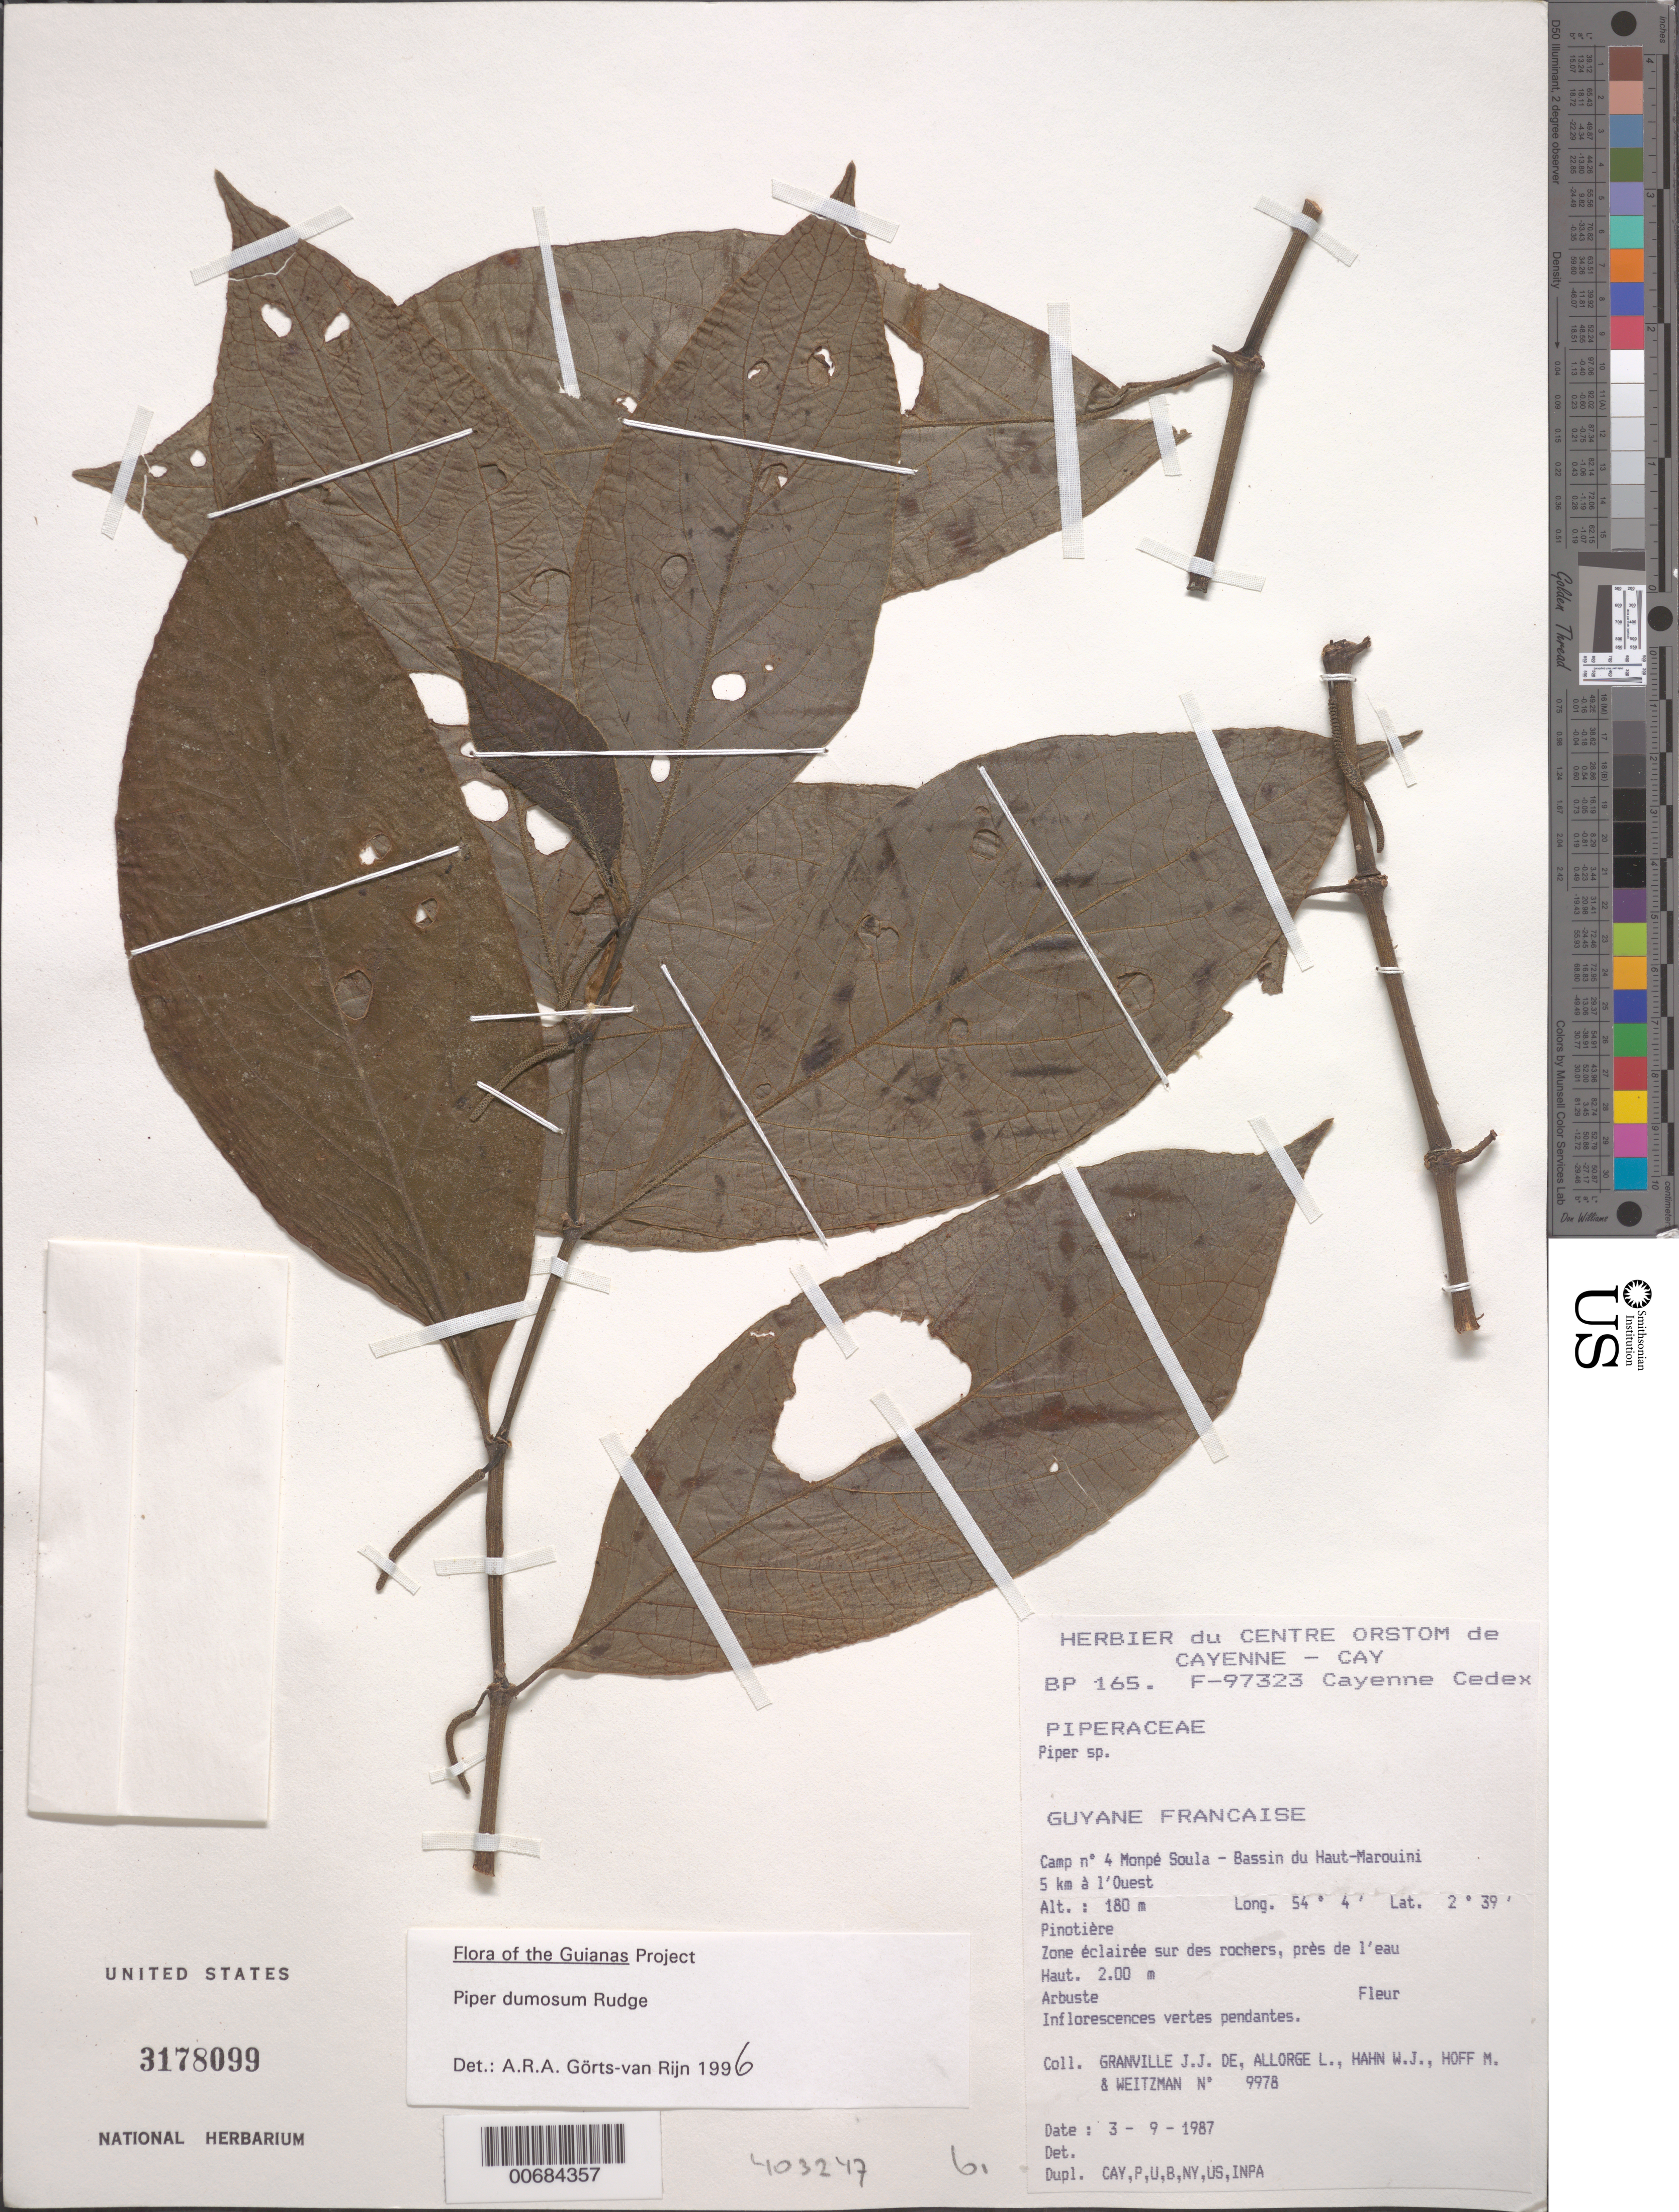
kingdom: Plantae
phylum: Tracheophyta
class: Magnoliopsida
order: Piperales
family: Piperaceae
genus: Piper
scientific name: Piper dumosum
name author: Rudge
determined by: Görts-van Rijn, A. R. A.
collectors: J.-J. de Granville, L. Allorge, W. J. Hahn, M. Hoff & A. L. Weitzman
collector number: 9978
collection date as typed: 3-Sep-87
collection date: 1987-09-03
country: French Guiana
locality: Monpé Soula, Camp #4, Bassin du Haut-Marouini, 5 km to W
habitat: Pinotière, zone eclairée sur des rochers, pres de l'eau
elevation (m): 180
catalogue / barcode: US 3178099